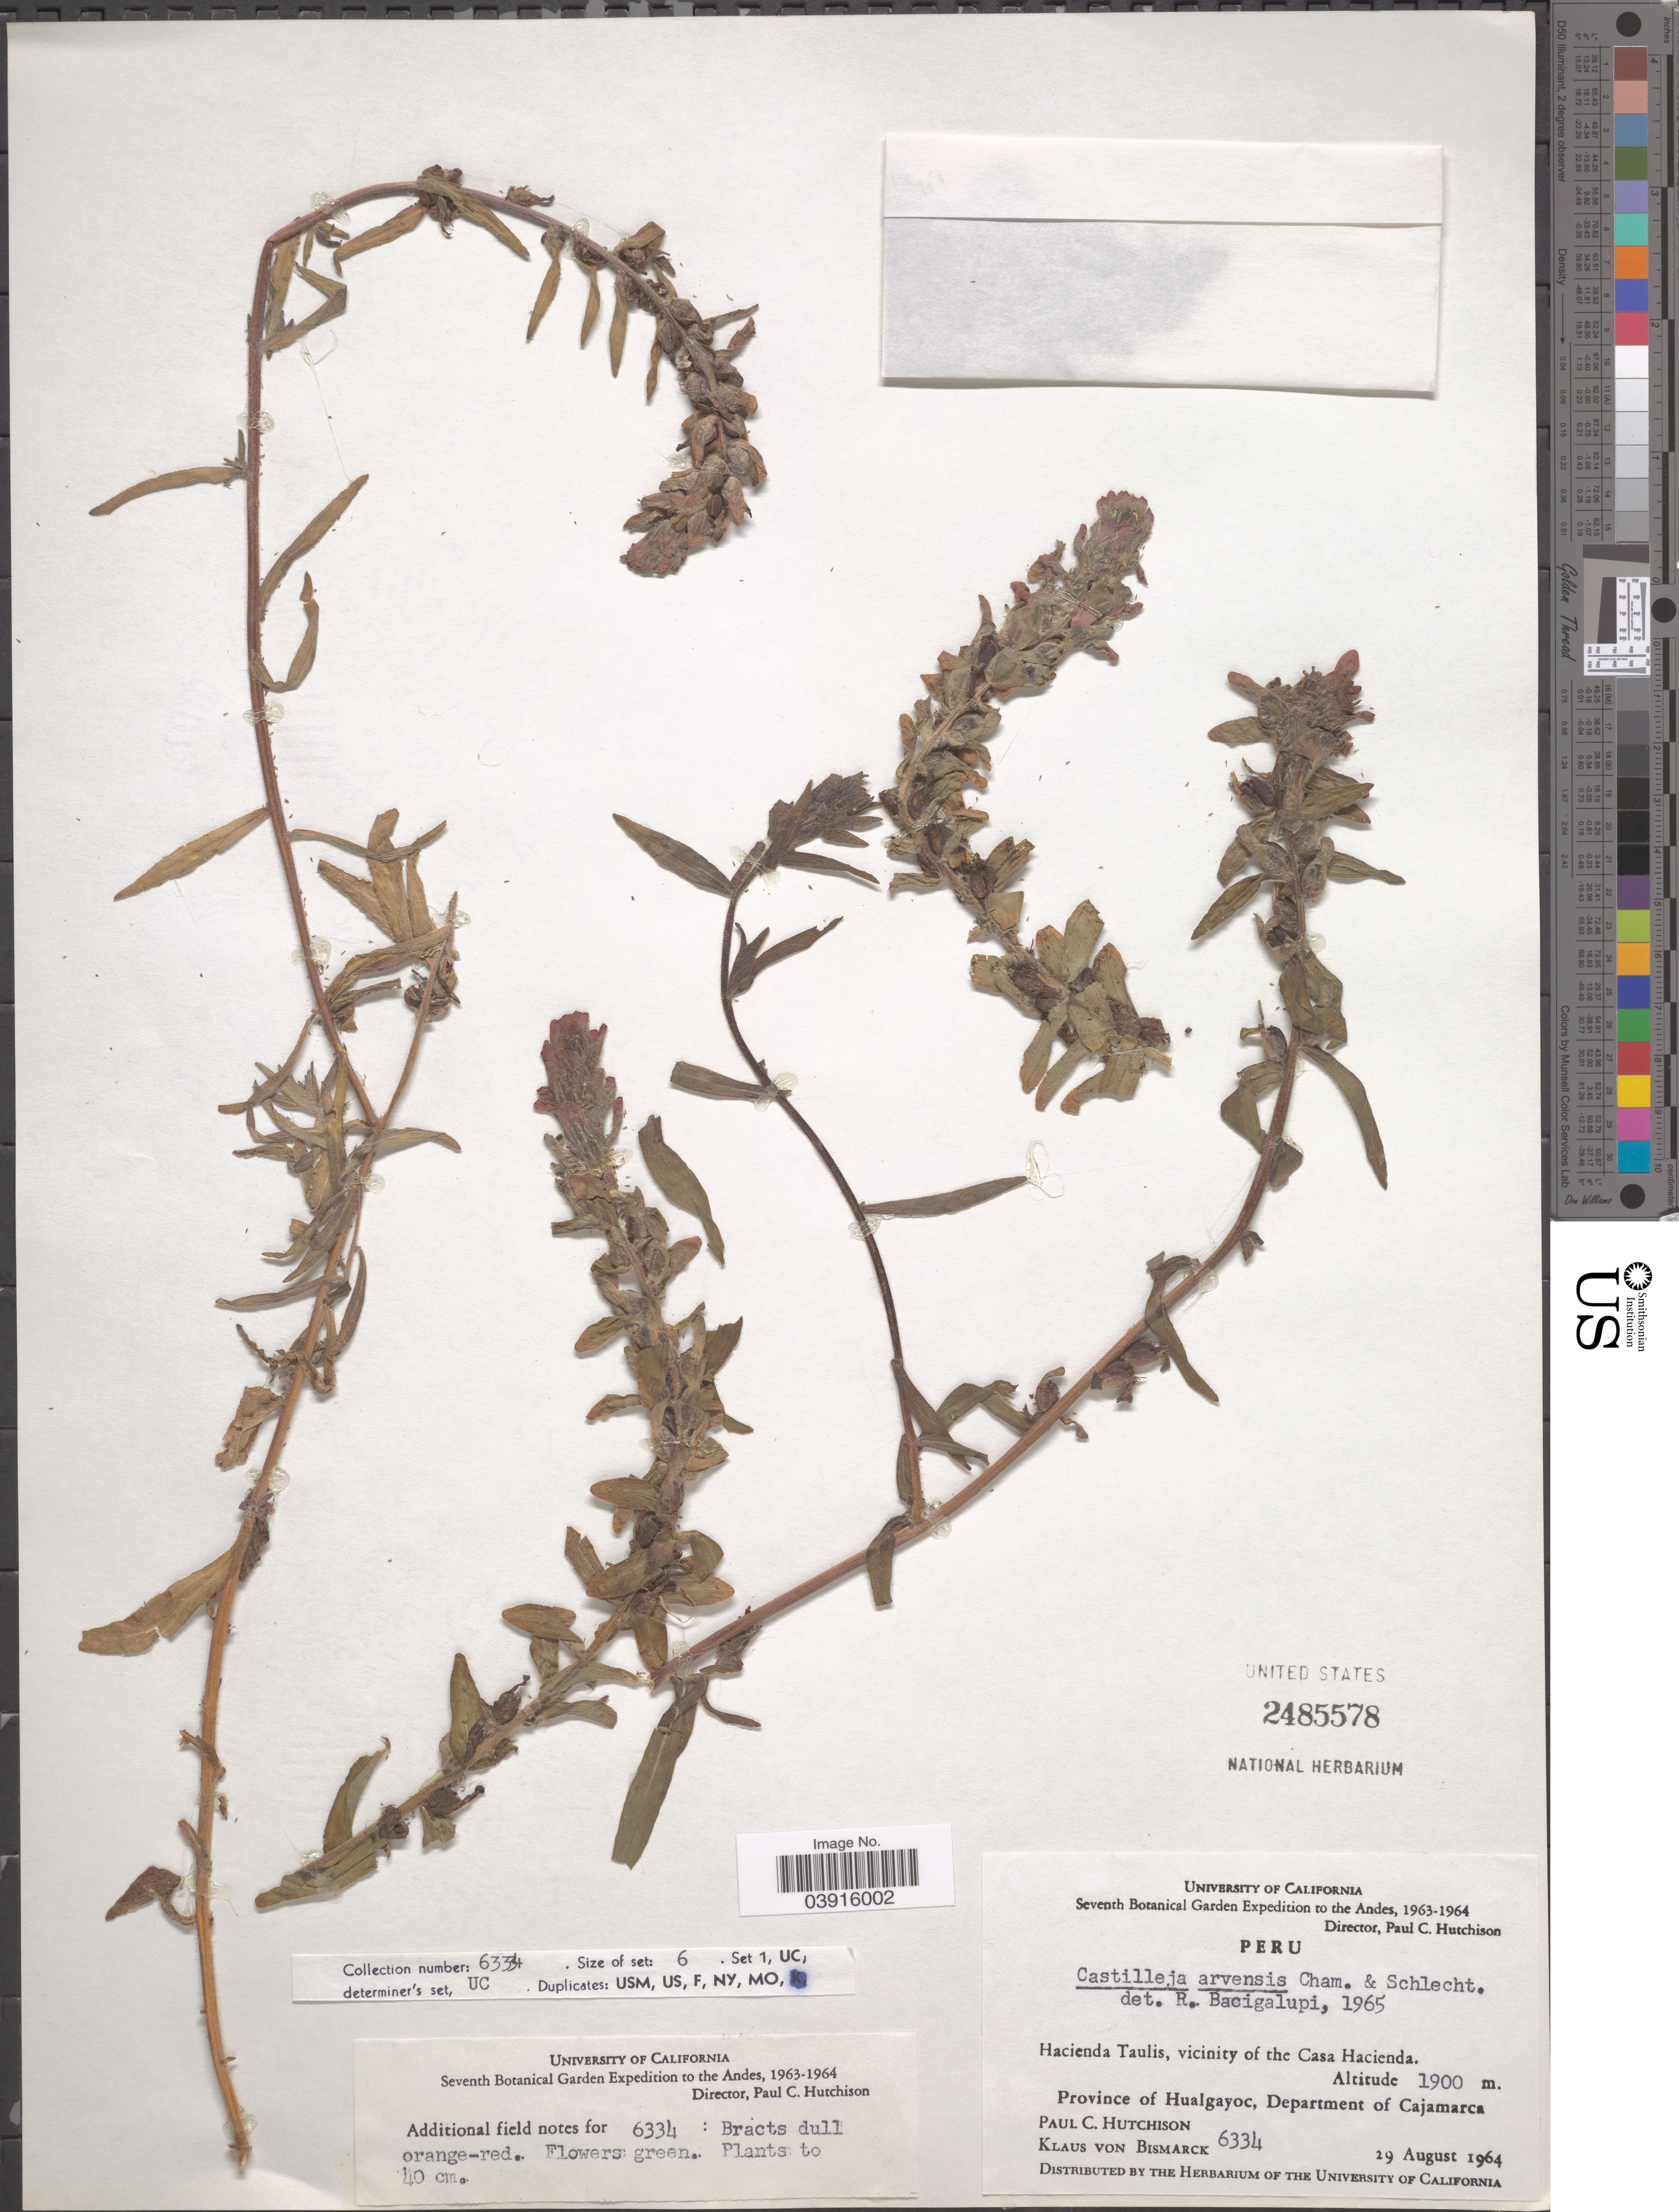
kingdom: Plantae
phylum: Tracheophyta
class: Magnoliopsida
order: Lamiales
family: Orobanchaceae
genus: Castilleja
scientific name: Castilleja arvensis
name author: Schltdl. & Cham.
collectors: P. C. Hutchison & K. von Bismarck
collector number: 6334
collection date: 1964-08-29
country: Peru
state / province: Cajamarca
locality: The Andes. Hacienda Taulis, vicinity of the Casa Hacienda. Province of Hualgayoc, Department of Cajamarca.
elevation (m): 1900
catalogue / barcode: US 2485578